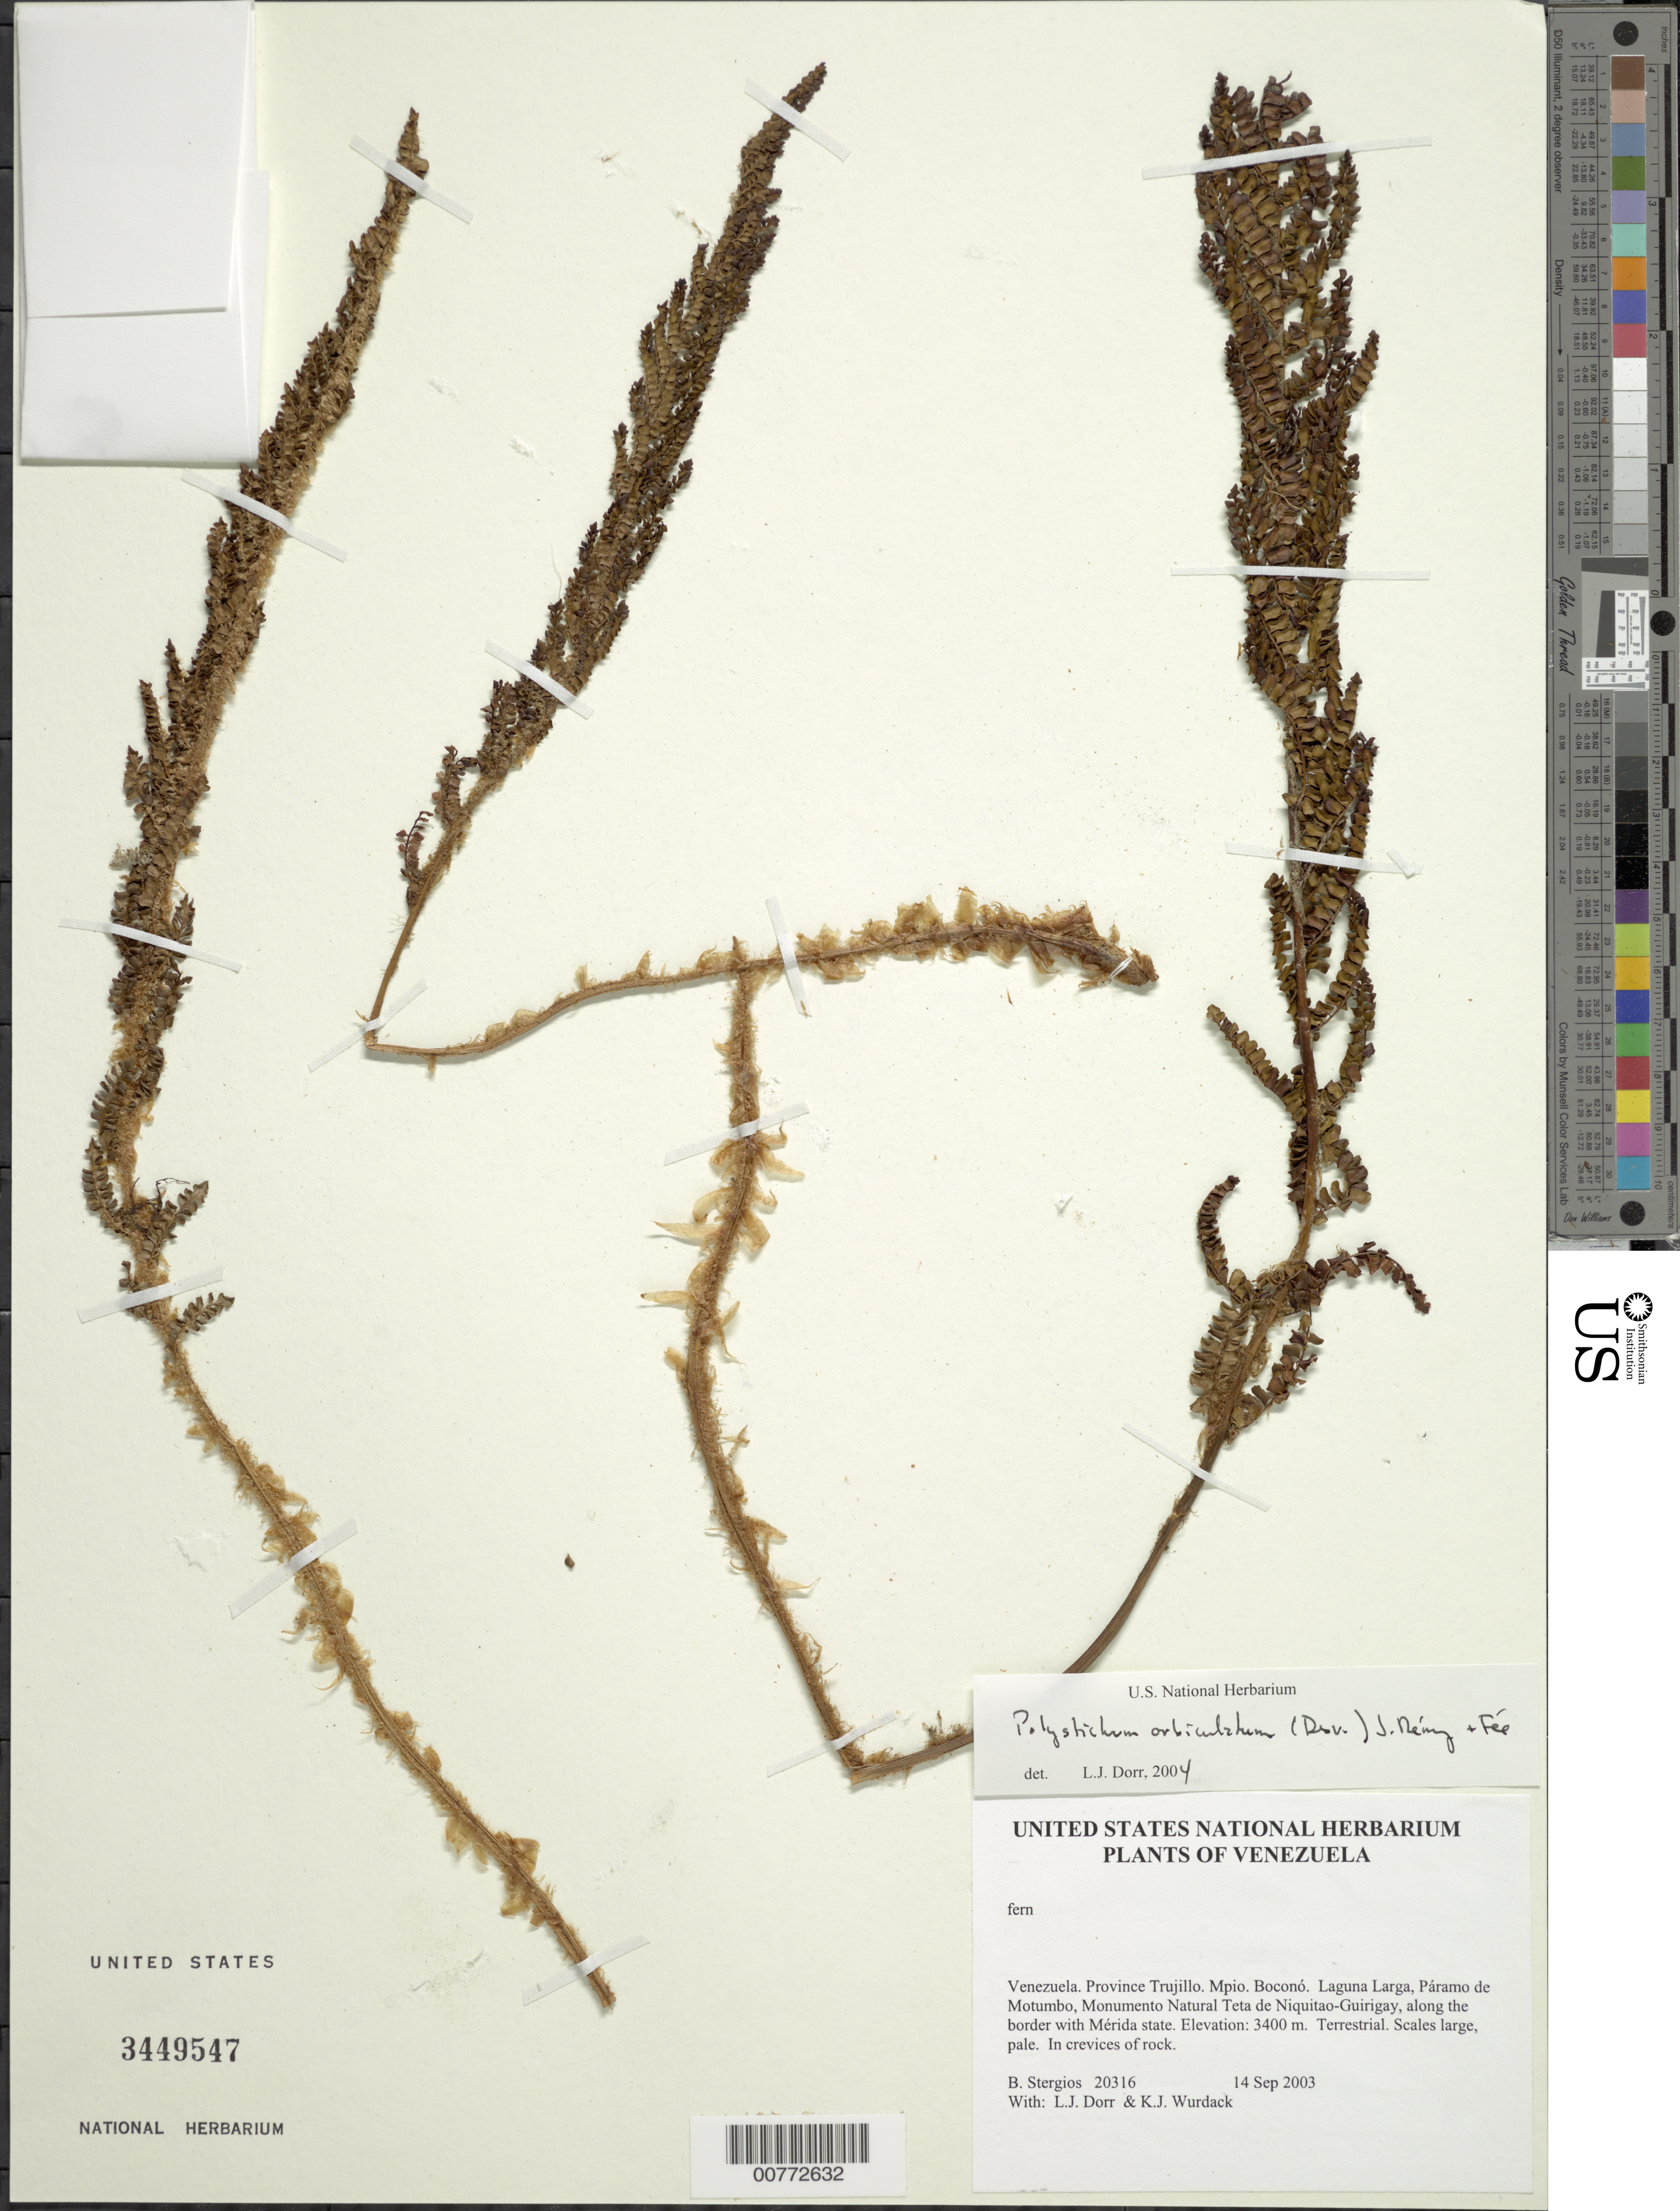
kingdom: Plantae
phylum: Tracheophyta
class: Polypodiopsida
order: Polypodiales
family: Dryopteridaceae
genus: Polystichum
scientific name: Polystichum orbiculatum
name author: (Desv.) J. Rémy & Fée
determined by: Dorr, L. J., (BOT), Smithsonian Institution - National Museum of Natural History (UNITED STATES)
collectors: B. G. Stergios, L. J. Dorr & K. Wurdack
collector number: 20316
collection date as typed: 14 Sep 2003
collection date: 2003-09-14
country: Venezuela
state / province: Trujillo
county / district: Boconó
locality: Laguna Larga, Páramo de Motumbo, Monumento Natural Teta de Niquitao-Guirigay, along the border with Mérida state.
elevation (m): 3400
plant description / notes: PORT, US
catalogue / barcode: US 3449547